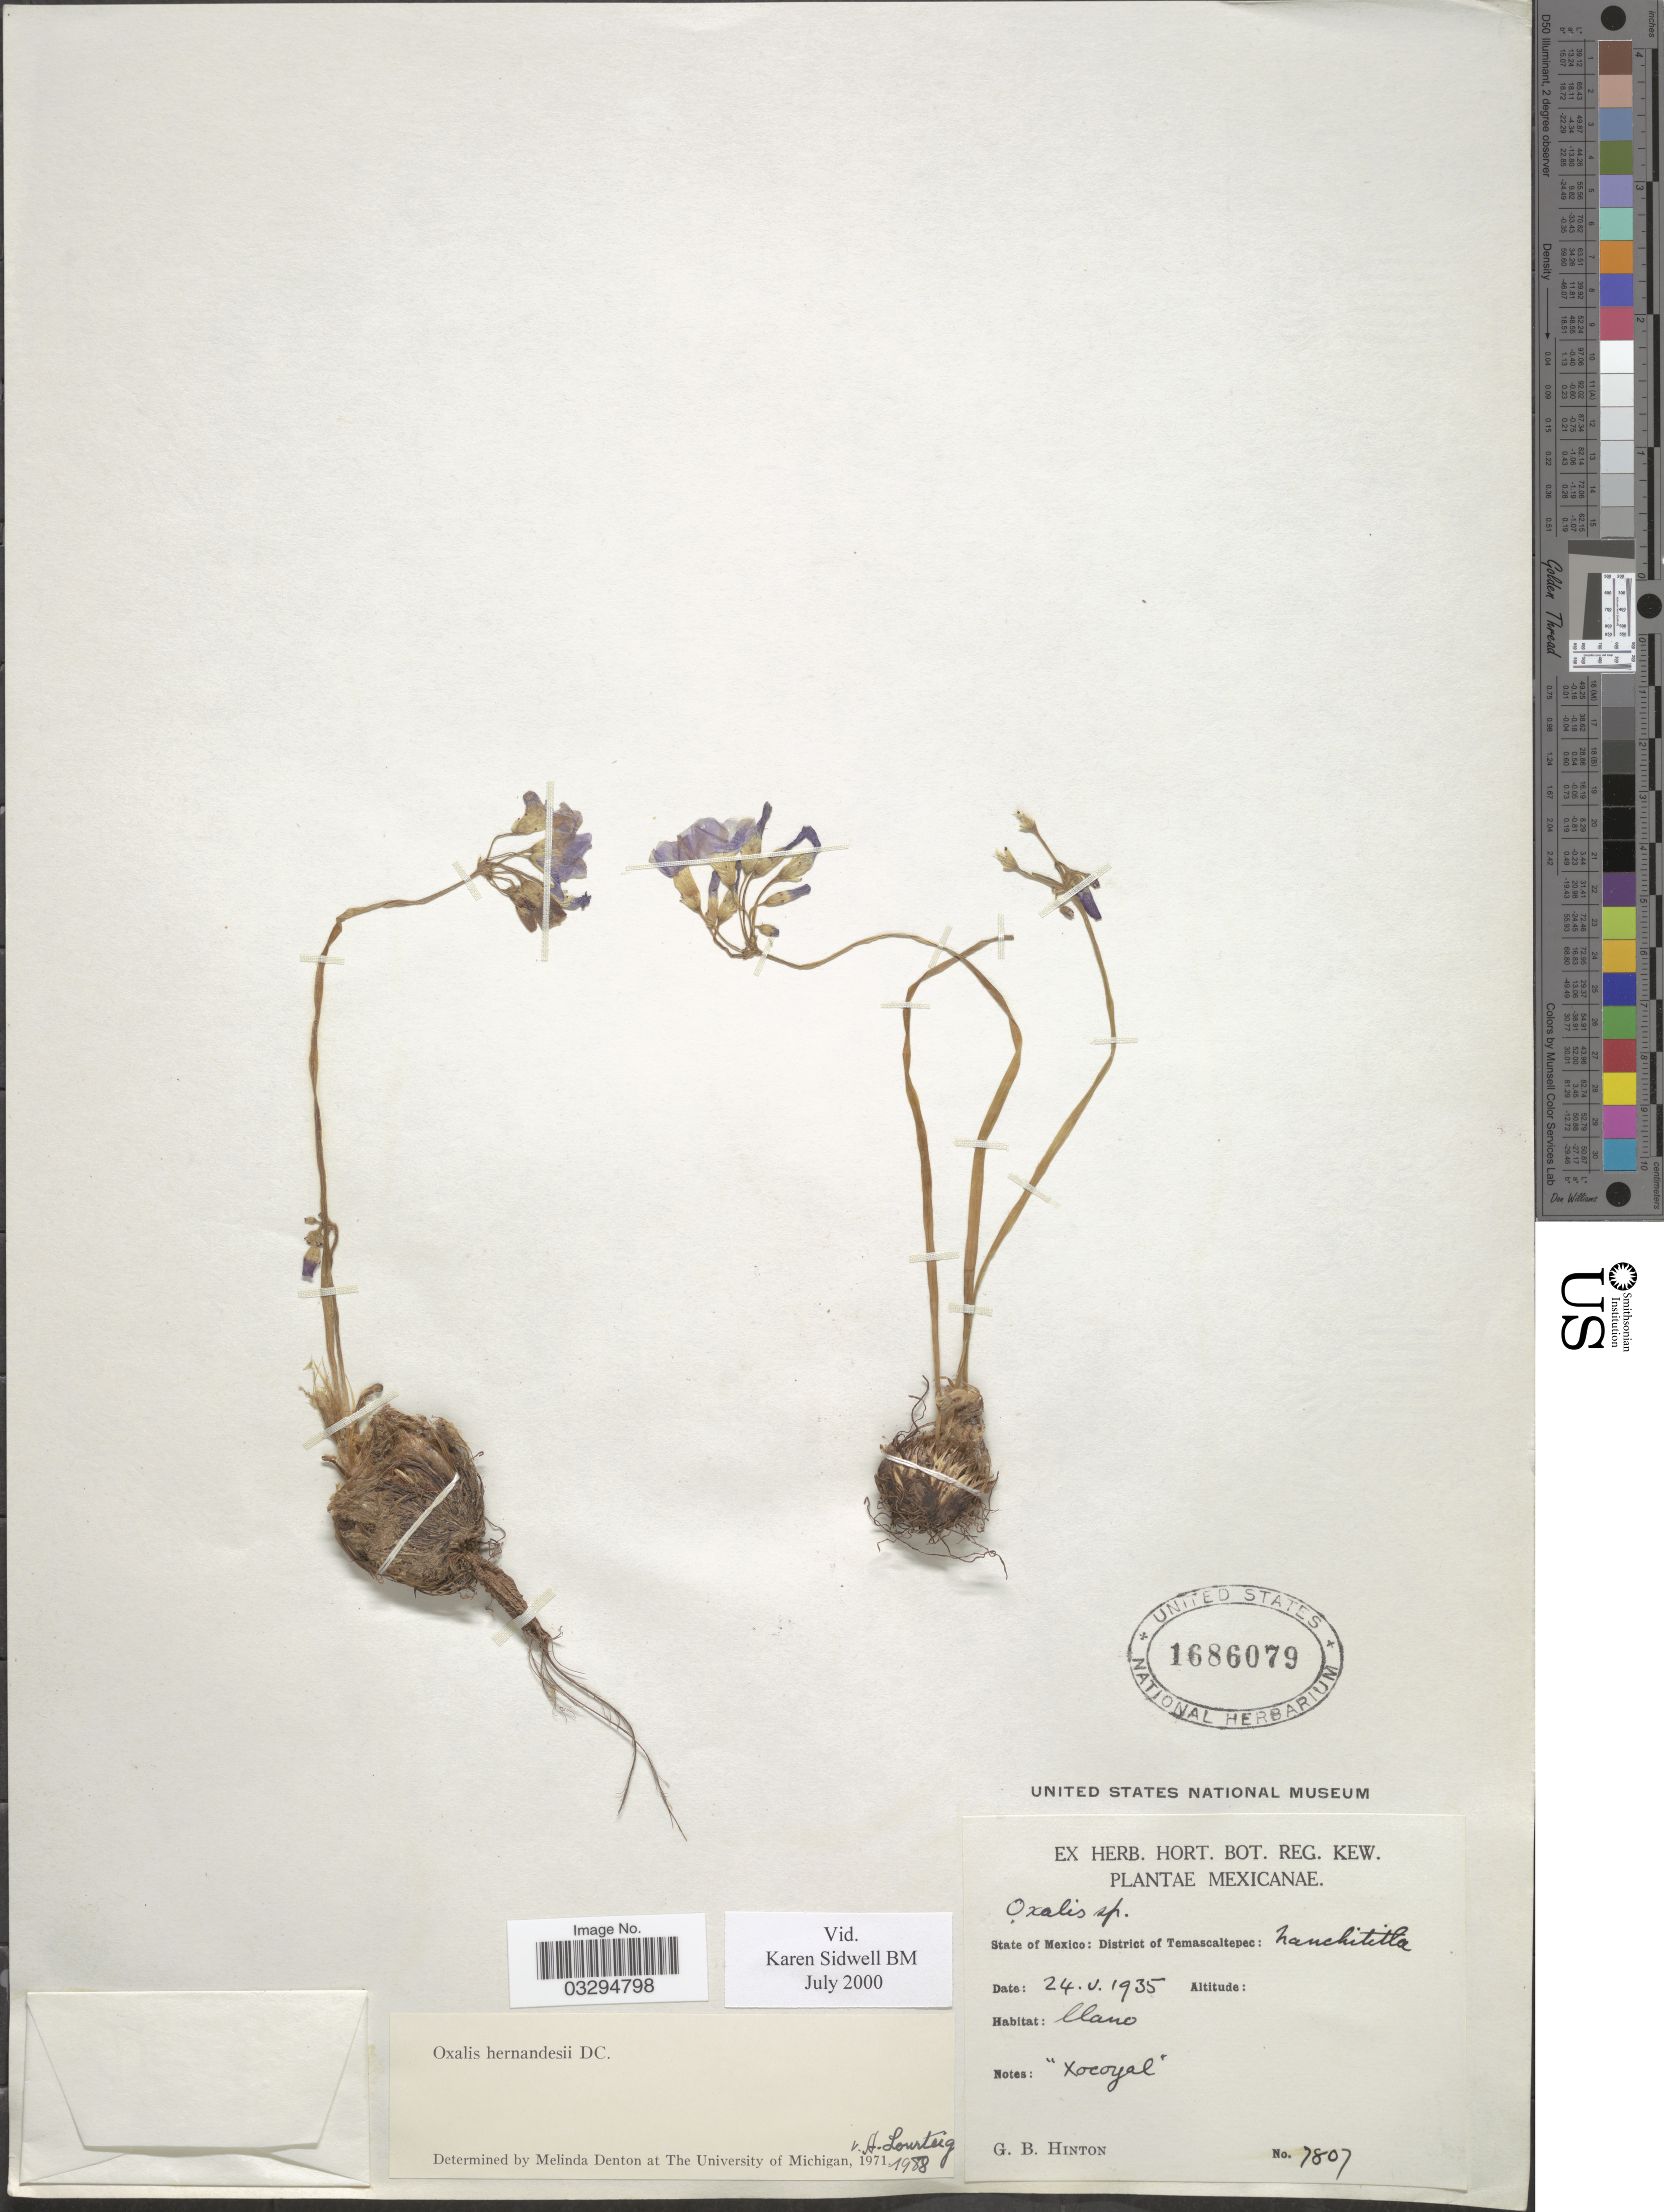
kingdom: Plantae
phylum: Tracheophyta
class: Magnoliopsida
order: Oxalidales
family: Oxalidaceae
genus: Oxalis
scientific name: Oxalis hernandezii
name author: Moc. & Sessé ex DC.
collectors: G. B. Hinton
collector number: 7807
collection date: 1935-05-24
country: Mexico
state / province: México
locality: District of Temascaltepec: Nanchititla.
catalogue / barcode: US 1686079